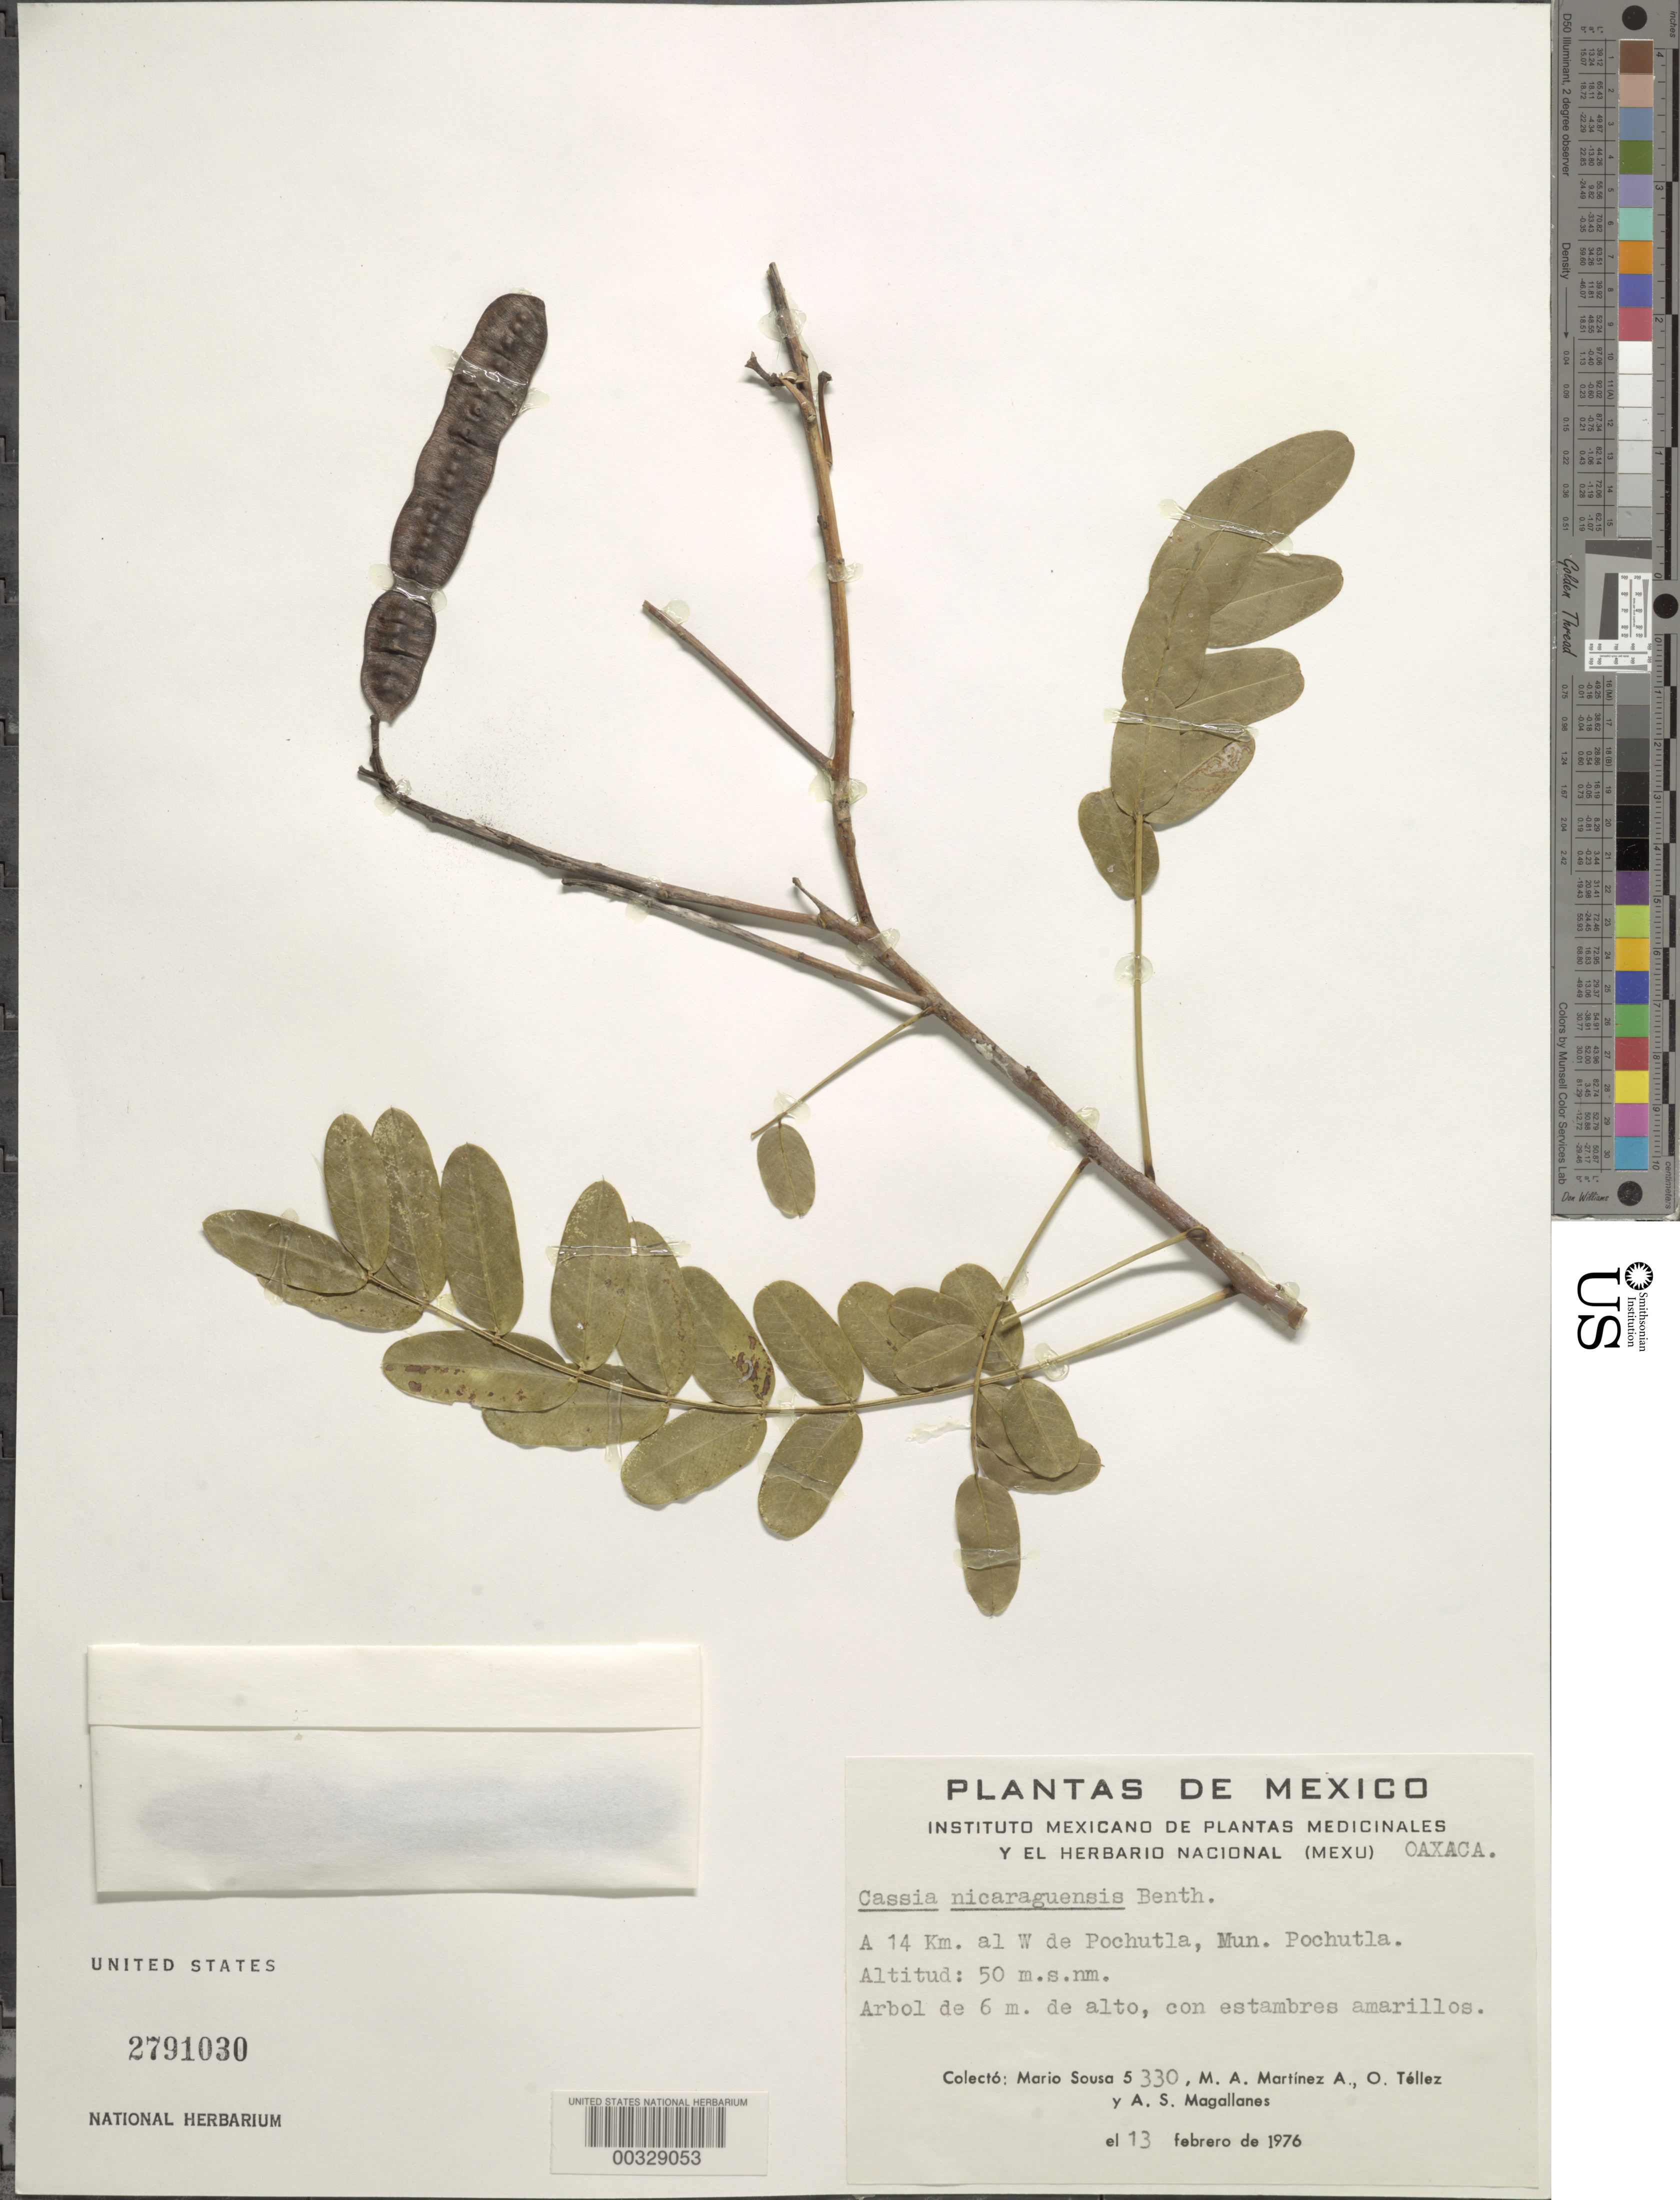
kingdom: Plantae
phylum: Tracheophyta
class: Magnoliopsida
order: Fabales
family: Fabaceae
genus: Senna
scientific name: Senna nicaraguensis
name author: (Benth.) H.S. Irwin & Barneby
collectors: M. Sousa S., M. A. Martínez Alfaro, O. Téllez V. & A. Magallanes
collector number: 5330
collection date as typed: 13 Feb 1976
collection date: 1976-02-13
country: Mexico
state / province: Oaxaca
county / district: San Pedro Pochutla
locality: Pochutla mun (?), 14 km W of Pochutla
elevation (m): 50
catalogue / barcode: US 2791030